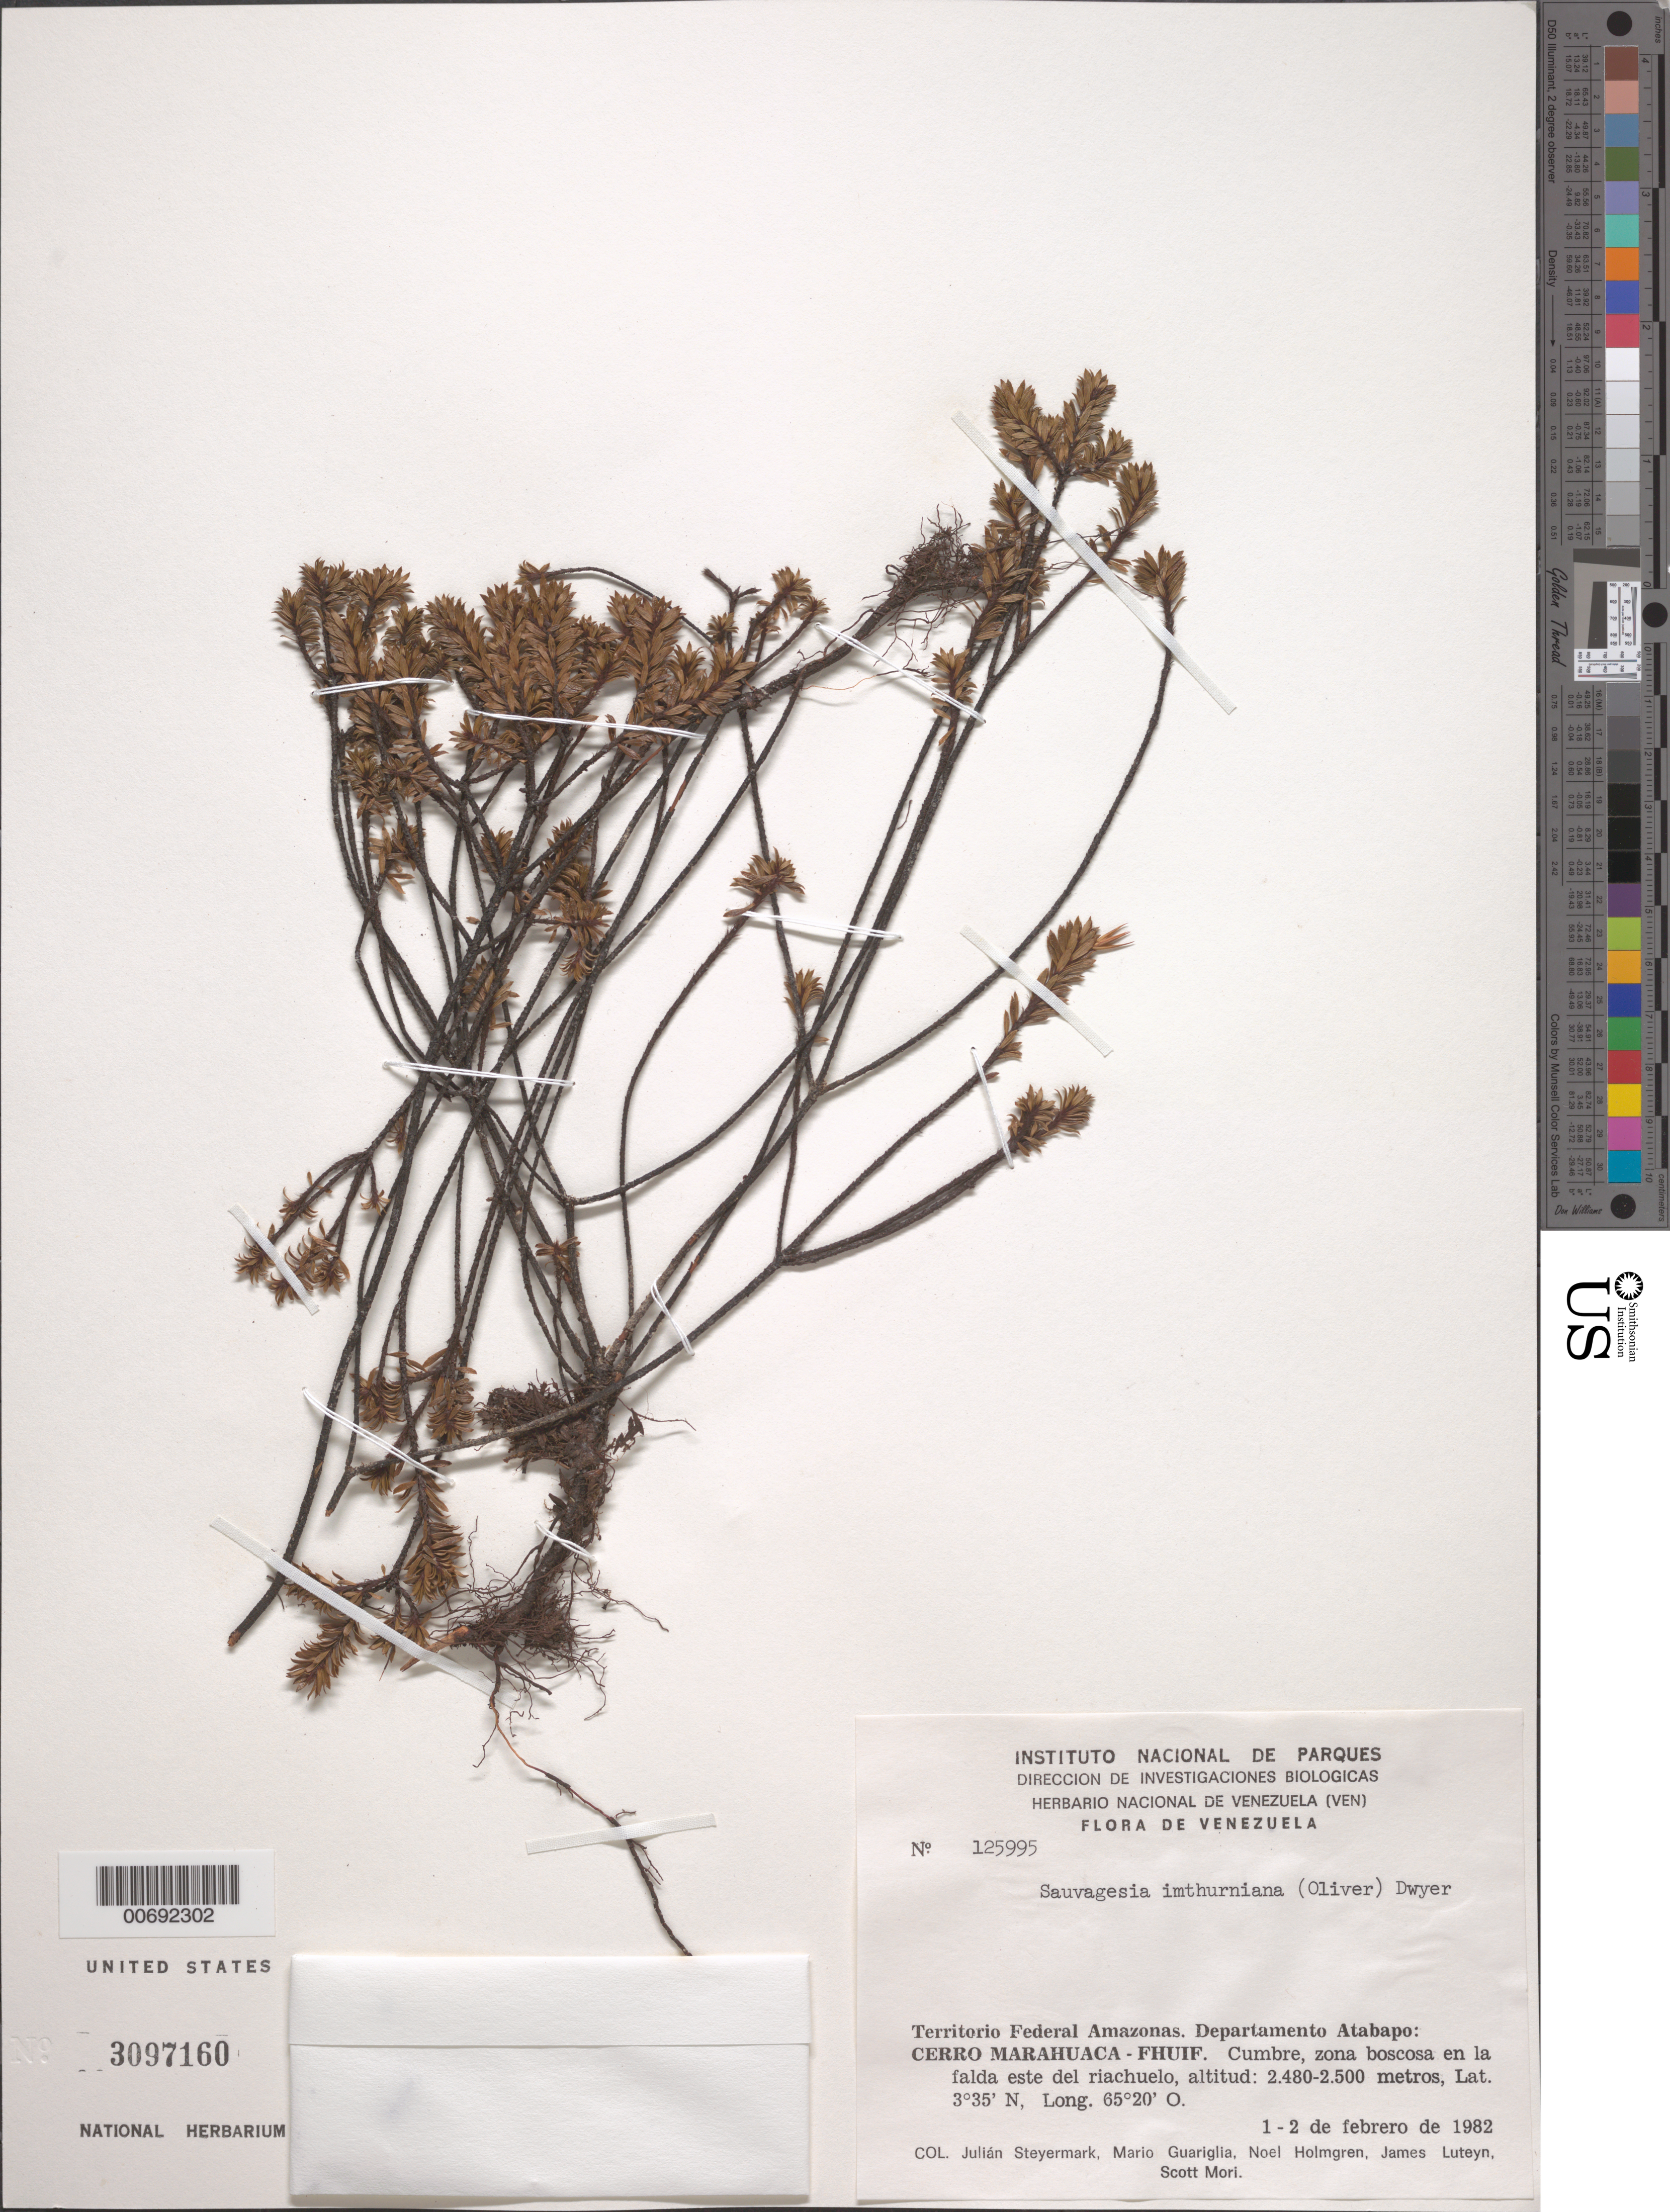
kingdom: Plantae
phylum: Tracheophyta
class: Magnoliopsida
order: Malpighiales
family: Ochnaceae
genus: Sauvagesia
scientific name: Sauvagesia imthurniana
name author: (Oliv.) Dwyer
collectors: J. Steyermark, M. Guariglia P., N. H. Holmgren, J. L. Luteyn & S. Mori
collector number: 125995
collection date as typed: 1-Feb-82 to 2-Feb-82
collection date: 1982-02-01/1982-02-02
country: Venezuela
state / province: Amazonas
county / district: Atabapo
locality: Cerro Marahuaca - FHUIF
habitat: Cumbre, zona boscosa en la falda este del riachuello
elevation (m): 2480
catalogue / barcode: US 3097160